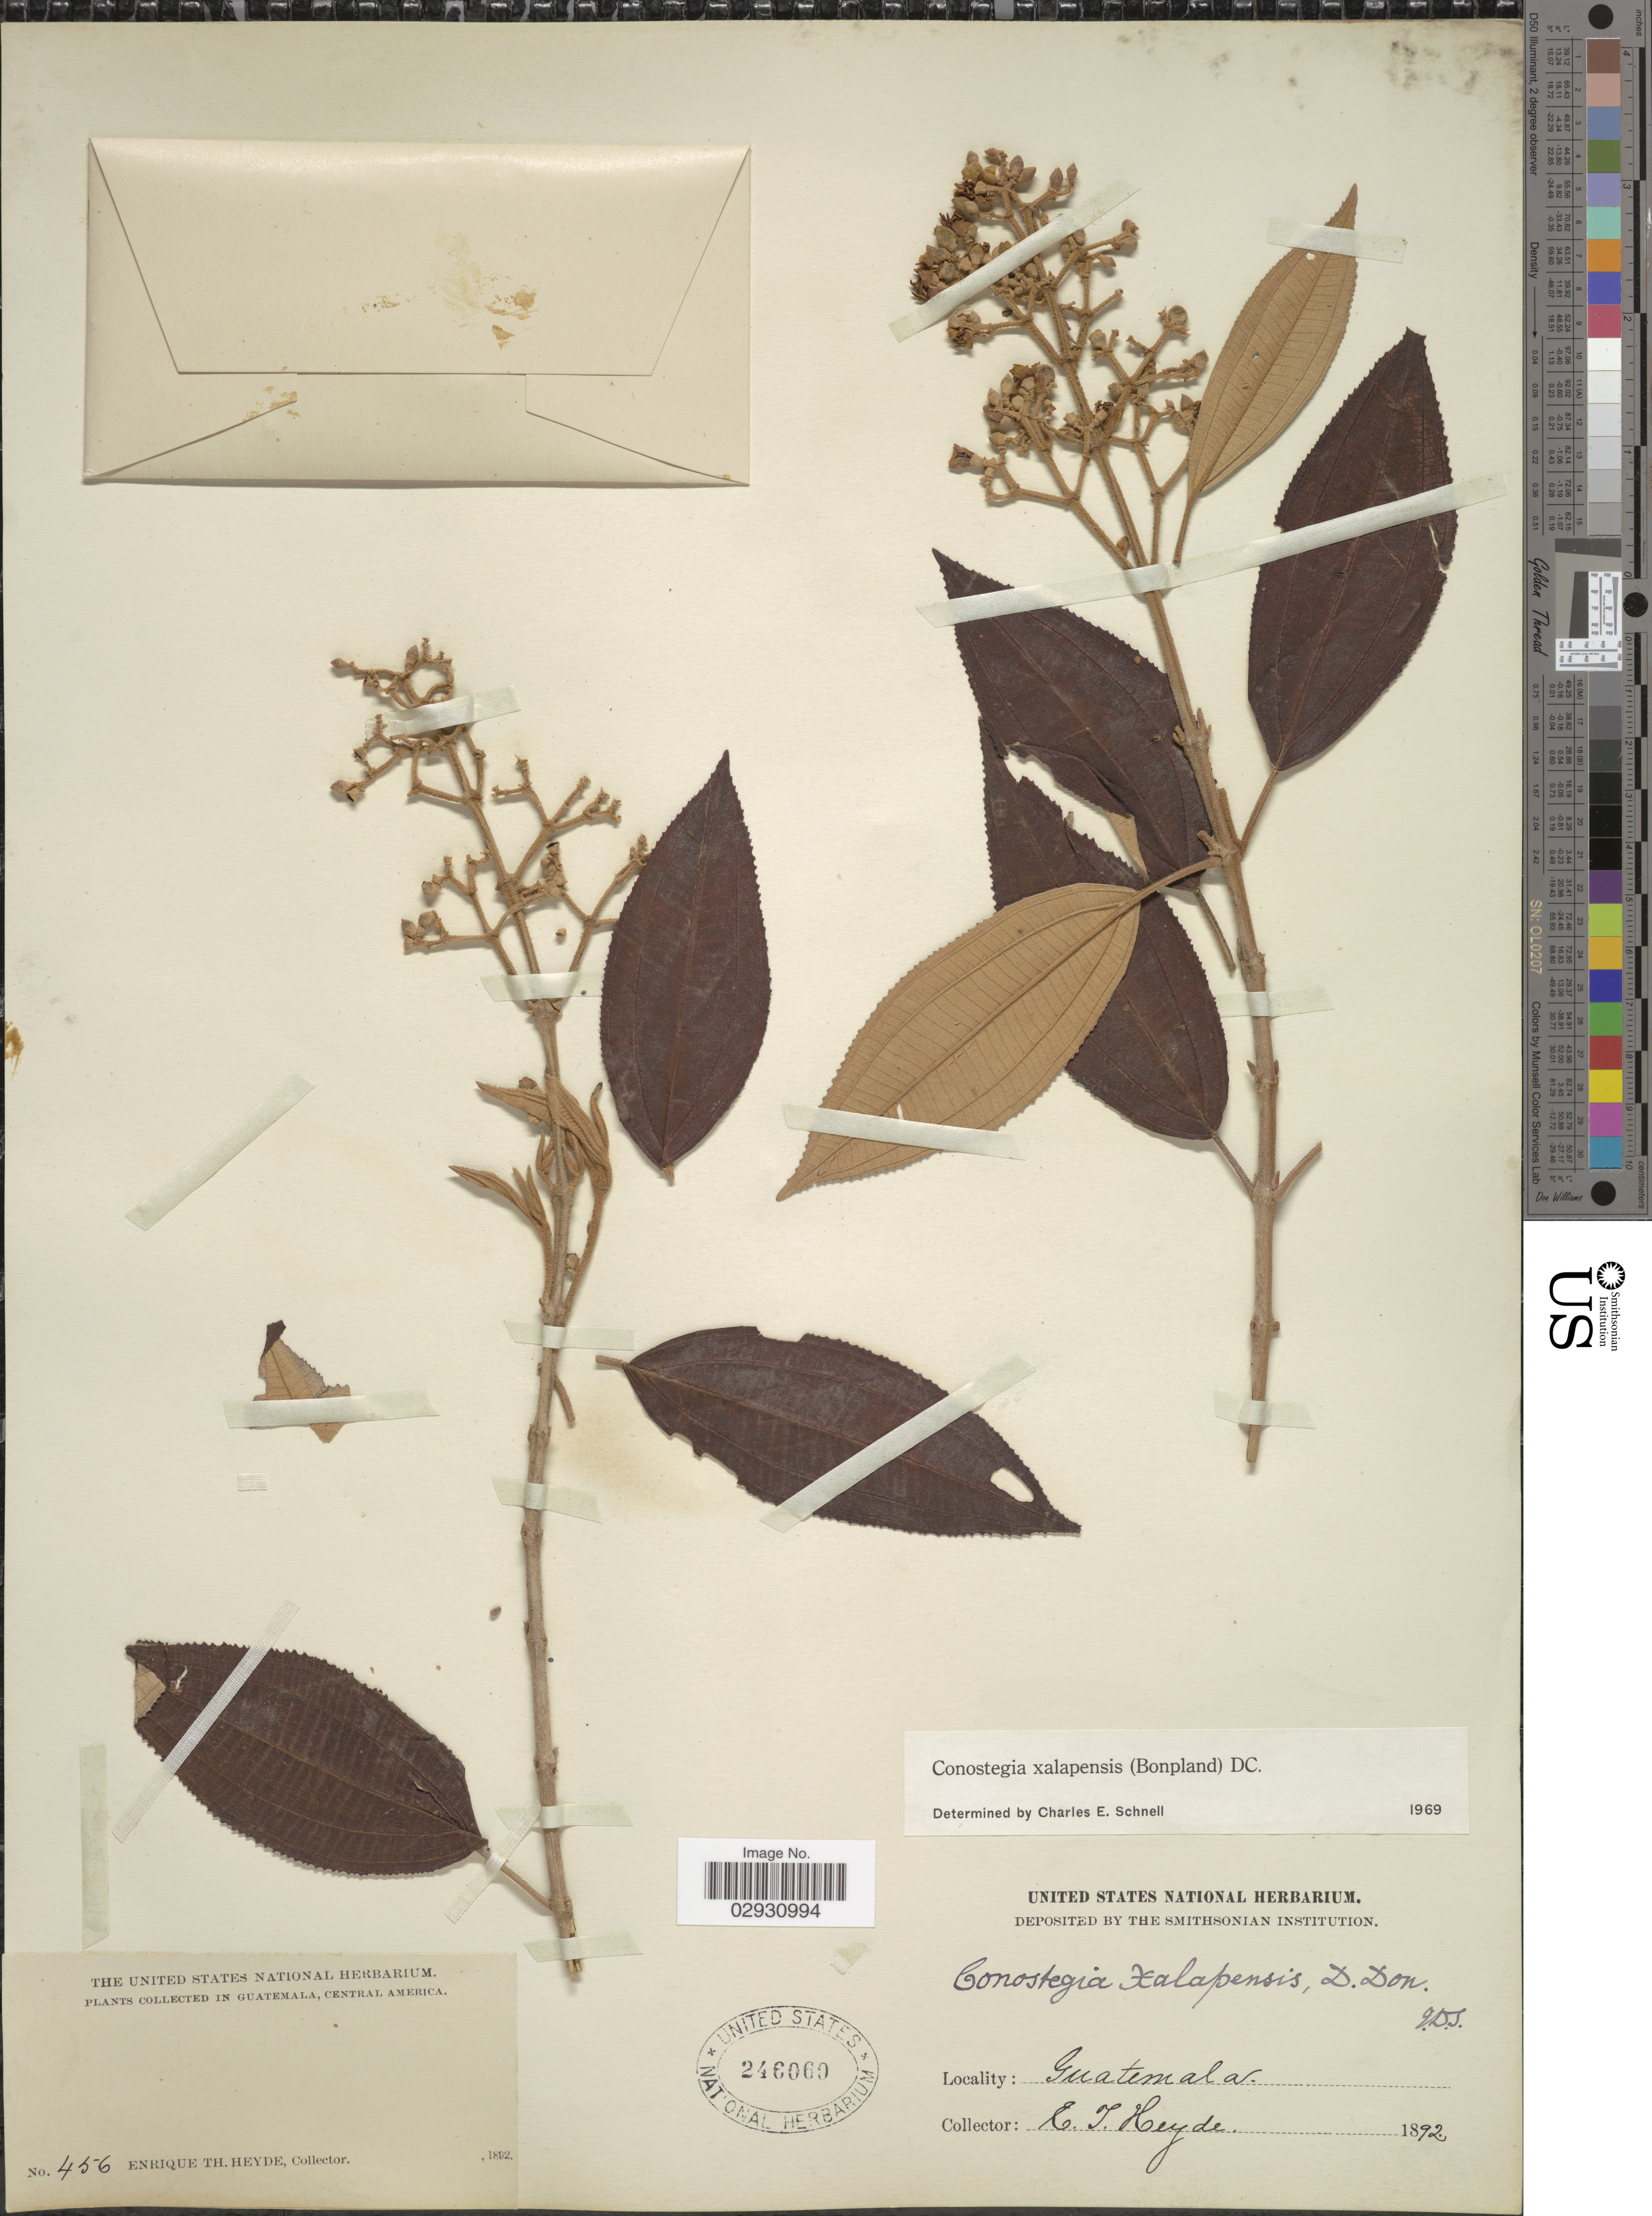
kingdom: Plantae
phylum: Tracheophyta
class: Magnoliopsida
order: Myrtales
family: Melastomataceae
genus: Conostegia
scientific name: Conostegia quadrangularis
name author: Schltdl. ex Steud.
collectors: E. T. Heyde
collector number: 456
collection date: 1892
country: Guatemala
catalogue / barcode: US 246060